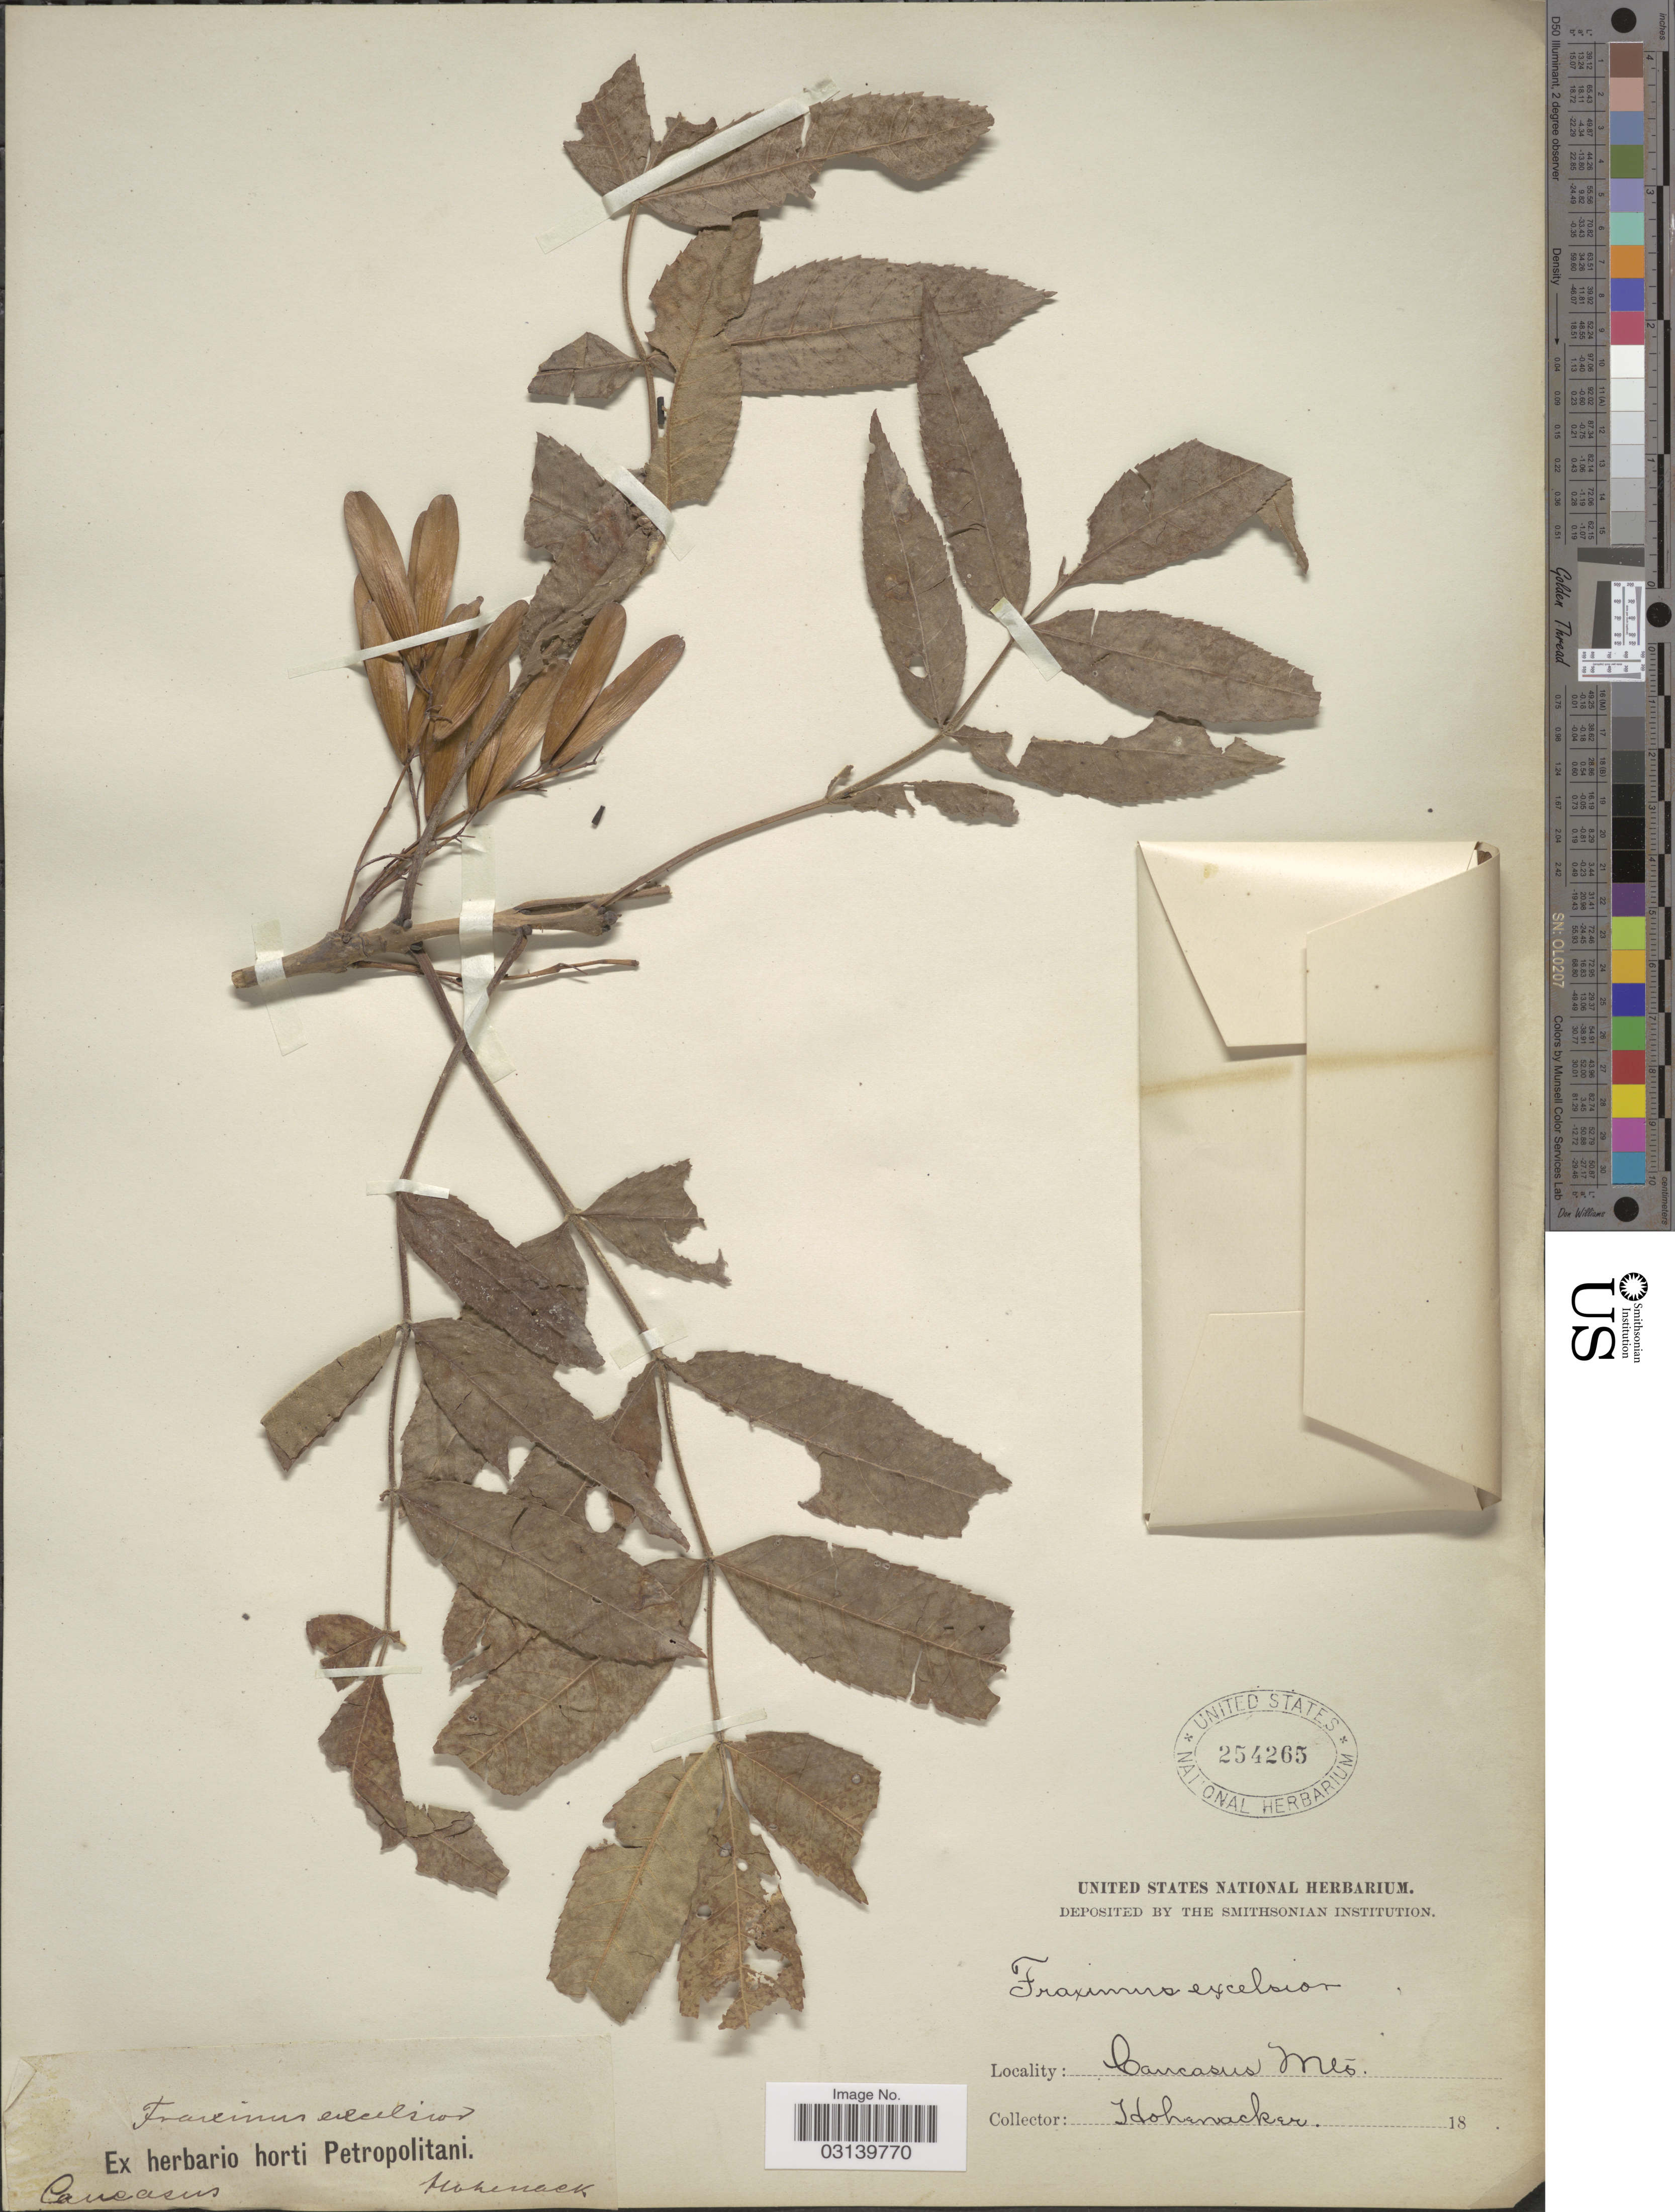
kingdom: Plantae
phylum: Tracheophyta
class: Magnoliopsida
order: Lamiales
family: Oleaceae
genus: Fraxinus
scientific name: Fraxinus excelsior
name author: L.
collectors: Hohenacker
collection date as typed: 18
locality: Caucasus Mts.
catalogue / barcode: US 254265